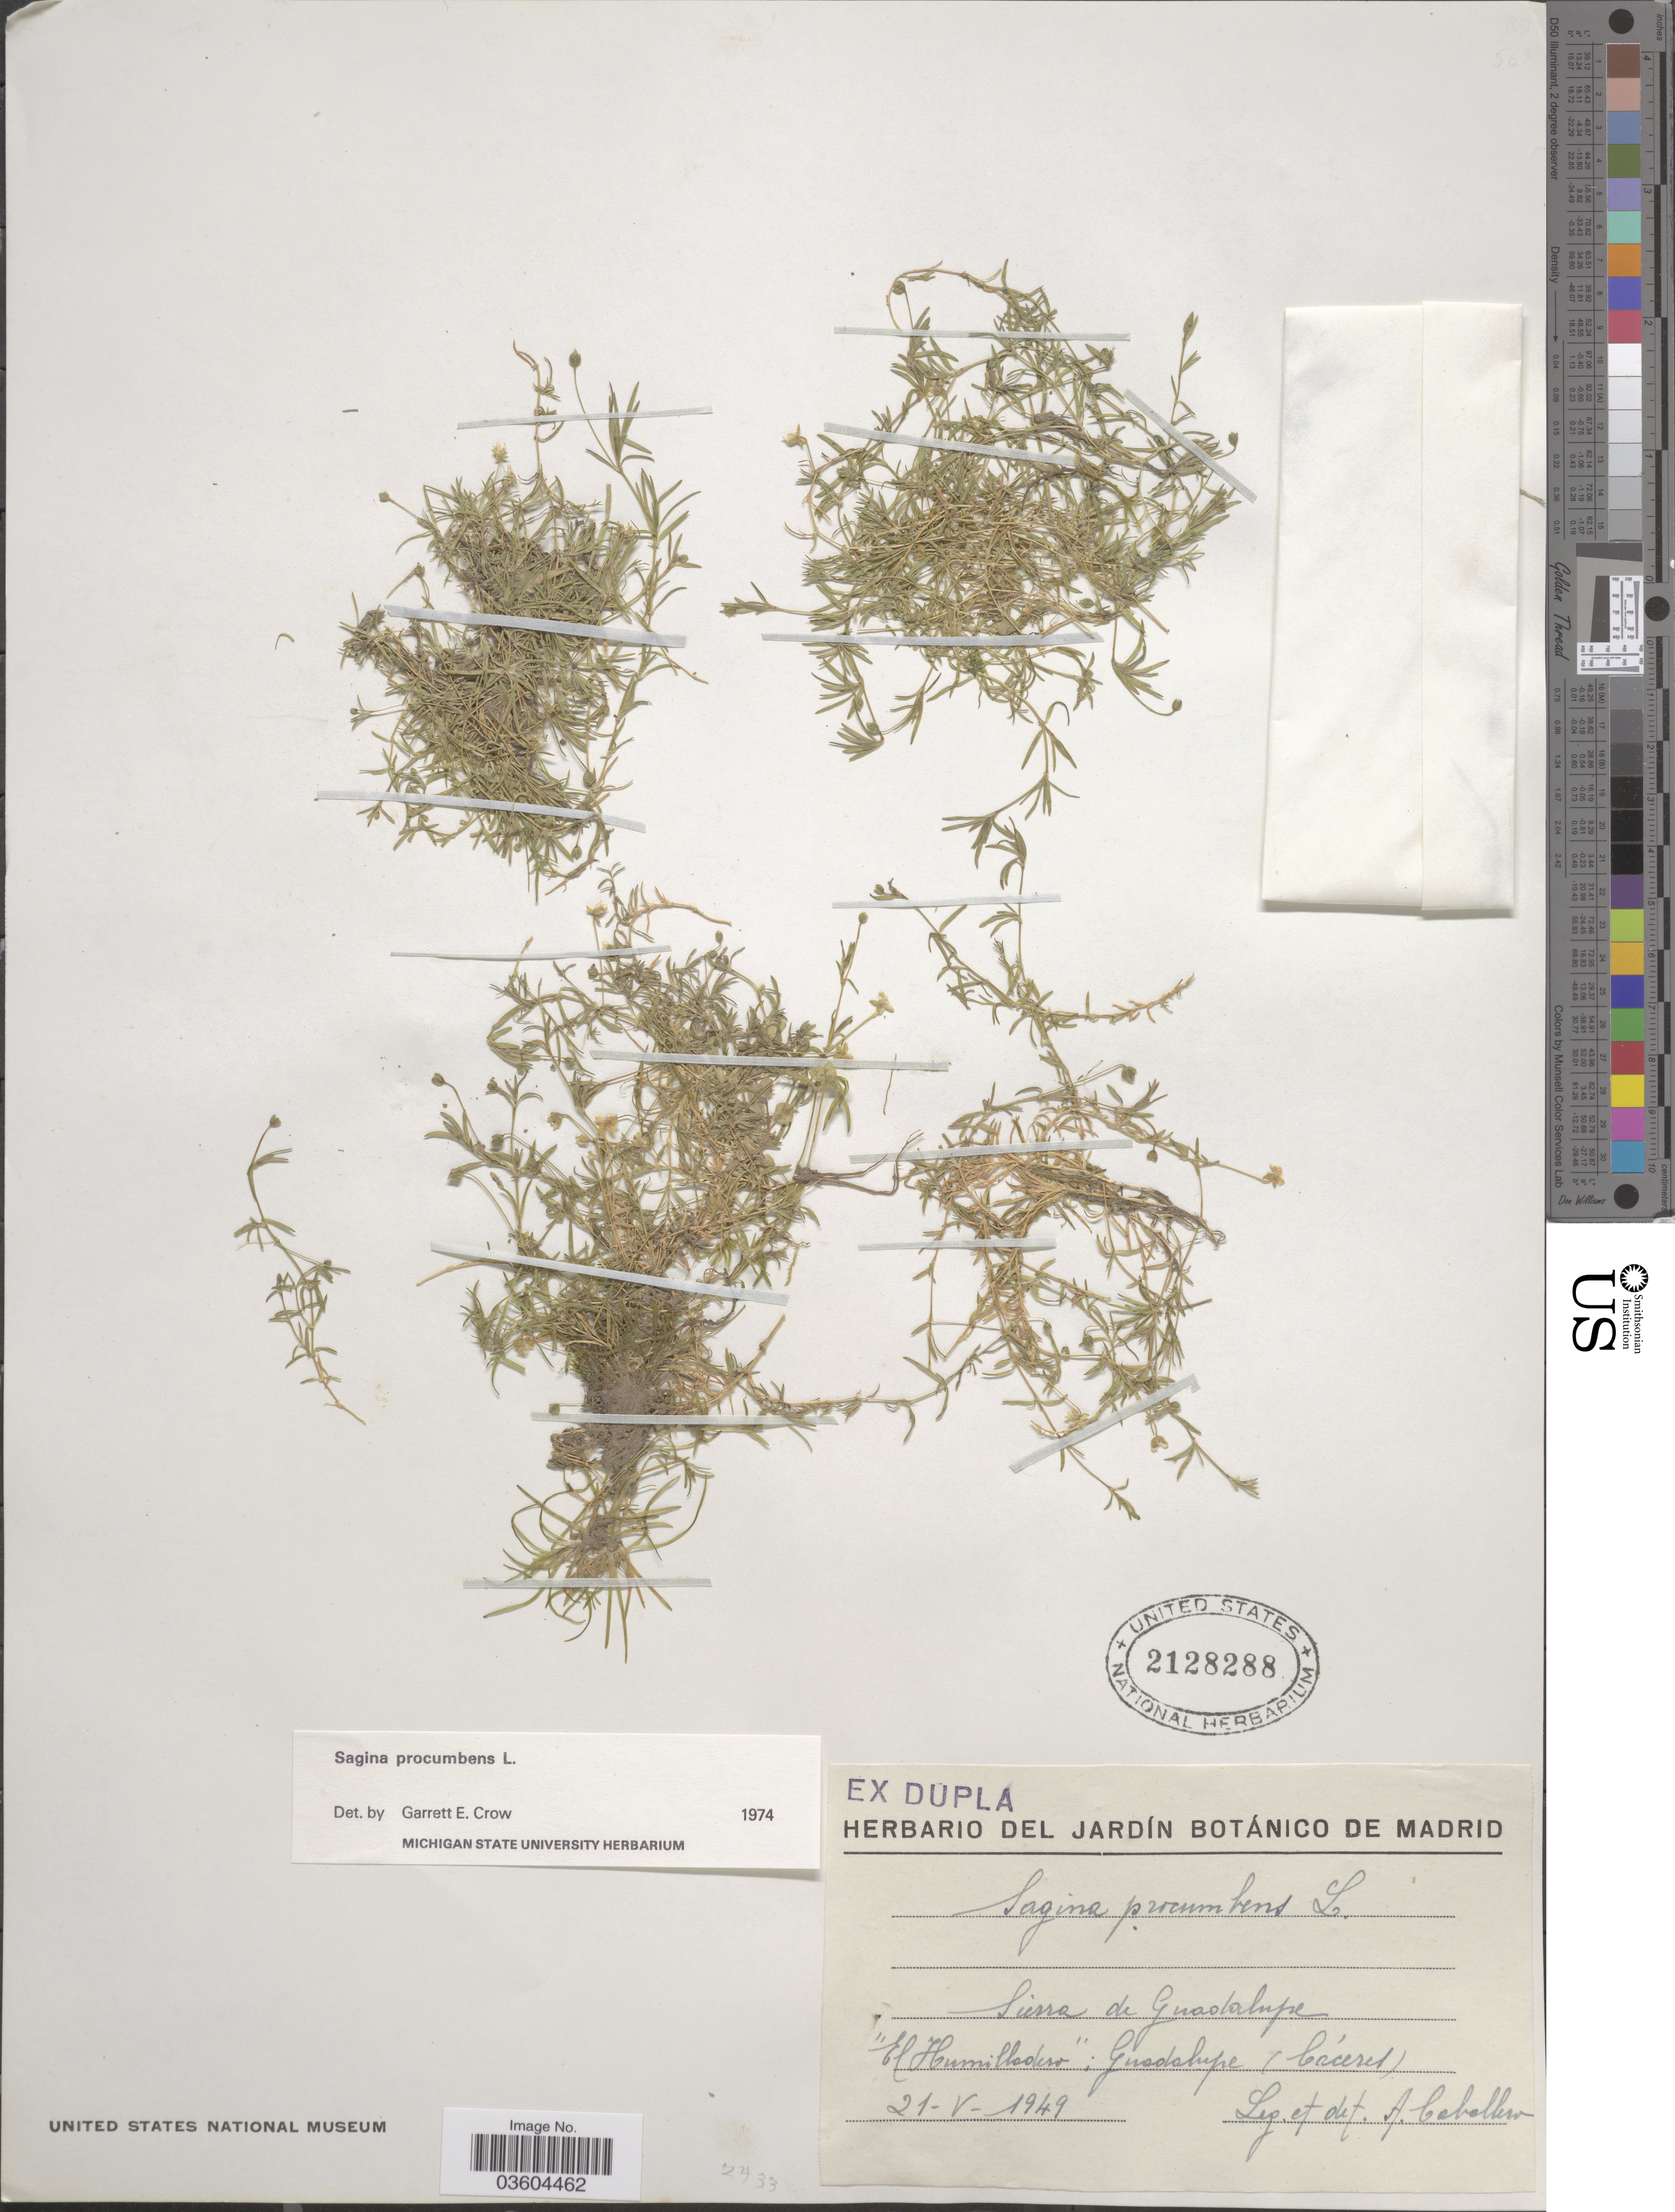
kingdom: Plantae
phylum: Tracheophyta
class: Magnoliopsida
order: Caryophyllales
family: Caryophyllaceae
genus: Sagina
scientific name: Sagina procumbens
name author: L.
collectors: A. Caballero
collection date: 1949-05-21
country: Spain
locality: Sierra de Guadalupe. "El Humilladero"; Guadalupe (Caceres).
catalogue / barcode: US 2128288